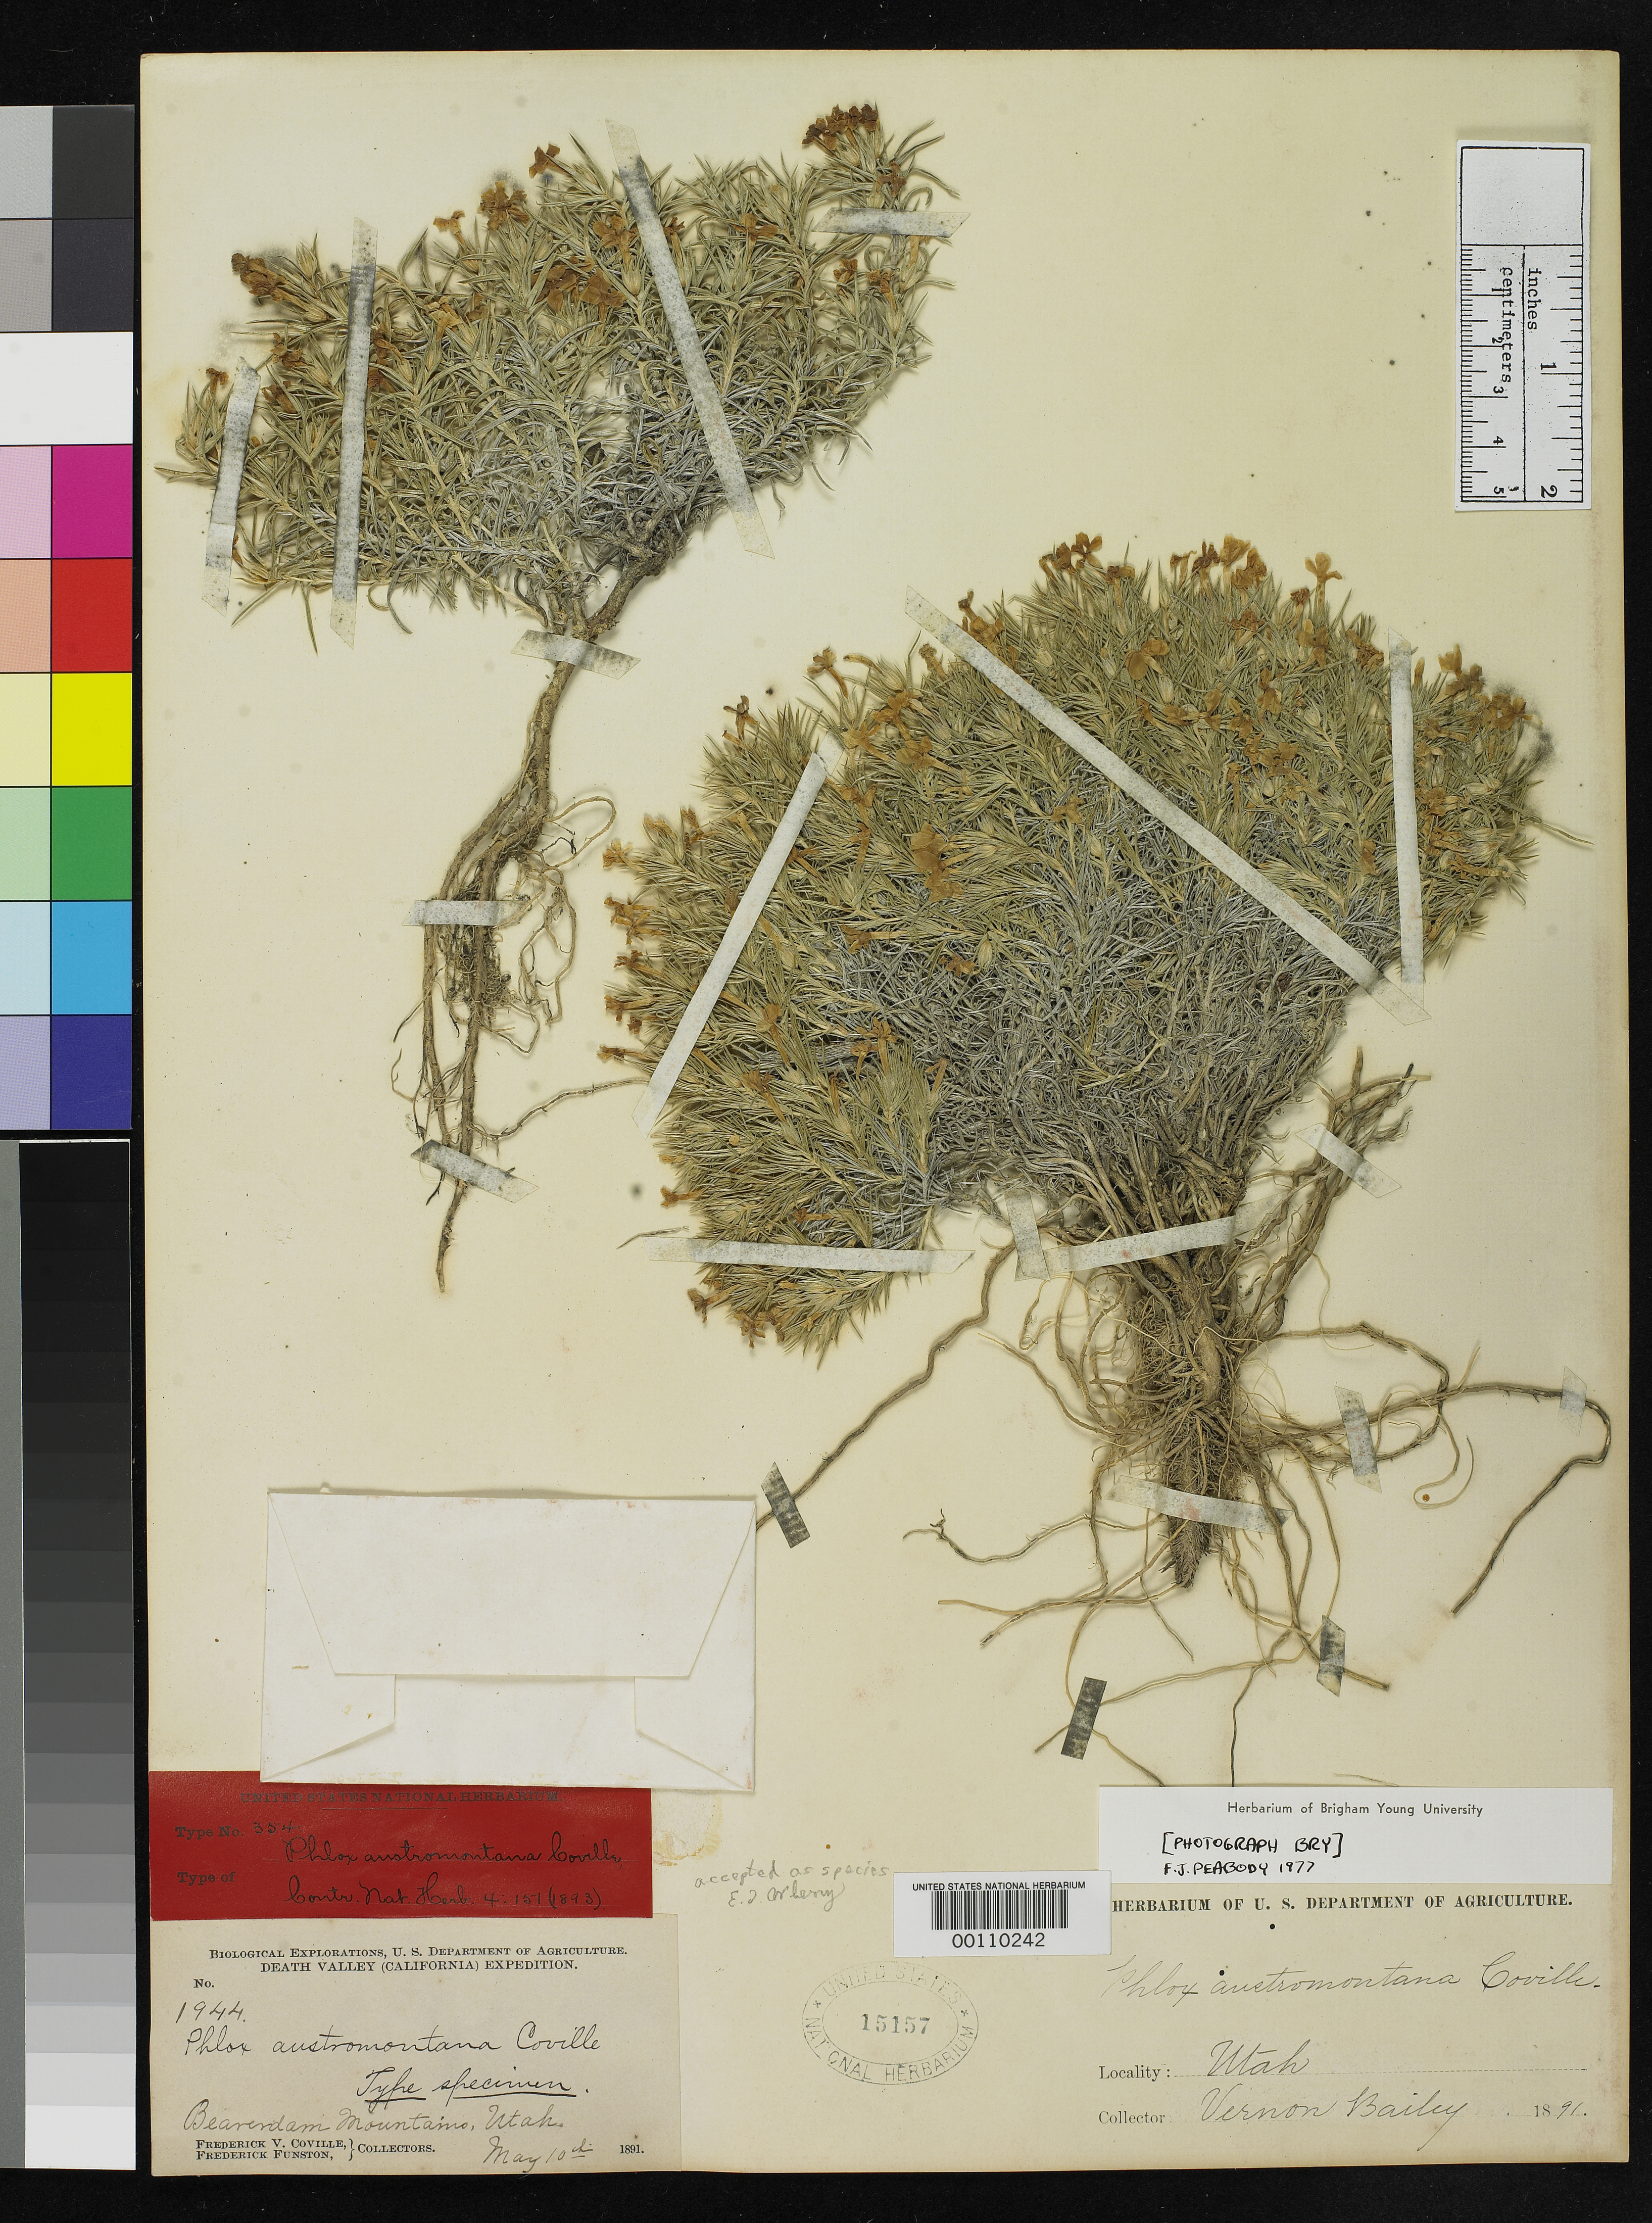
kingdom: Plantae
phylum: Tracheophyta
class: Magnoliopsida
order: Ericales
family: Polemoniaceae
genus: Phlox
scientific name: Phlox austromontana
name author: Coville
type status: Holotype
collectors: V. O. Bailey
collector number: Death Valley Exped. 1944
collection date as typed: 10 May 1891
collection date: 1891-05-10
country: United States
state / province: Utah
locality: Beaverdam Mountains.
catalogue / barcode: US 15157